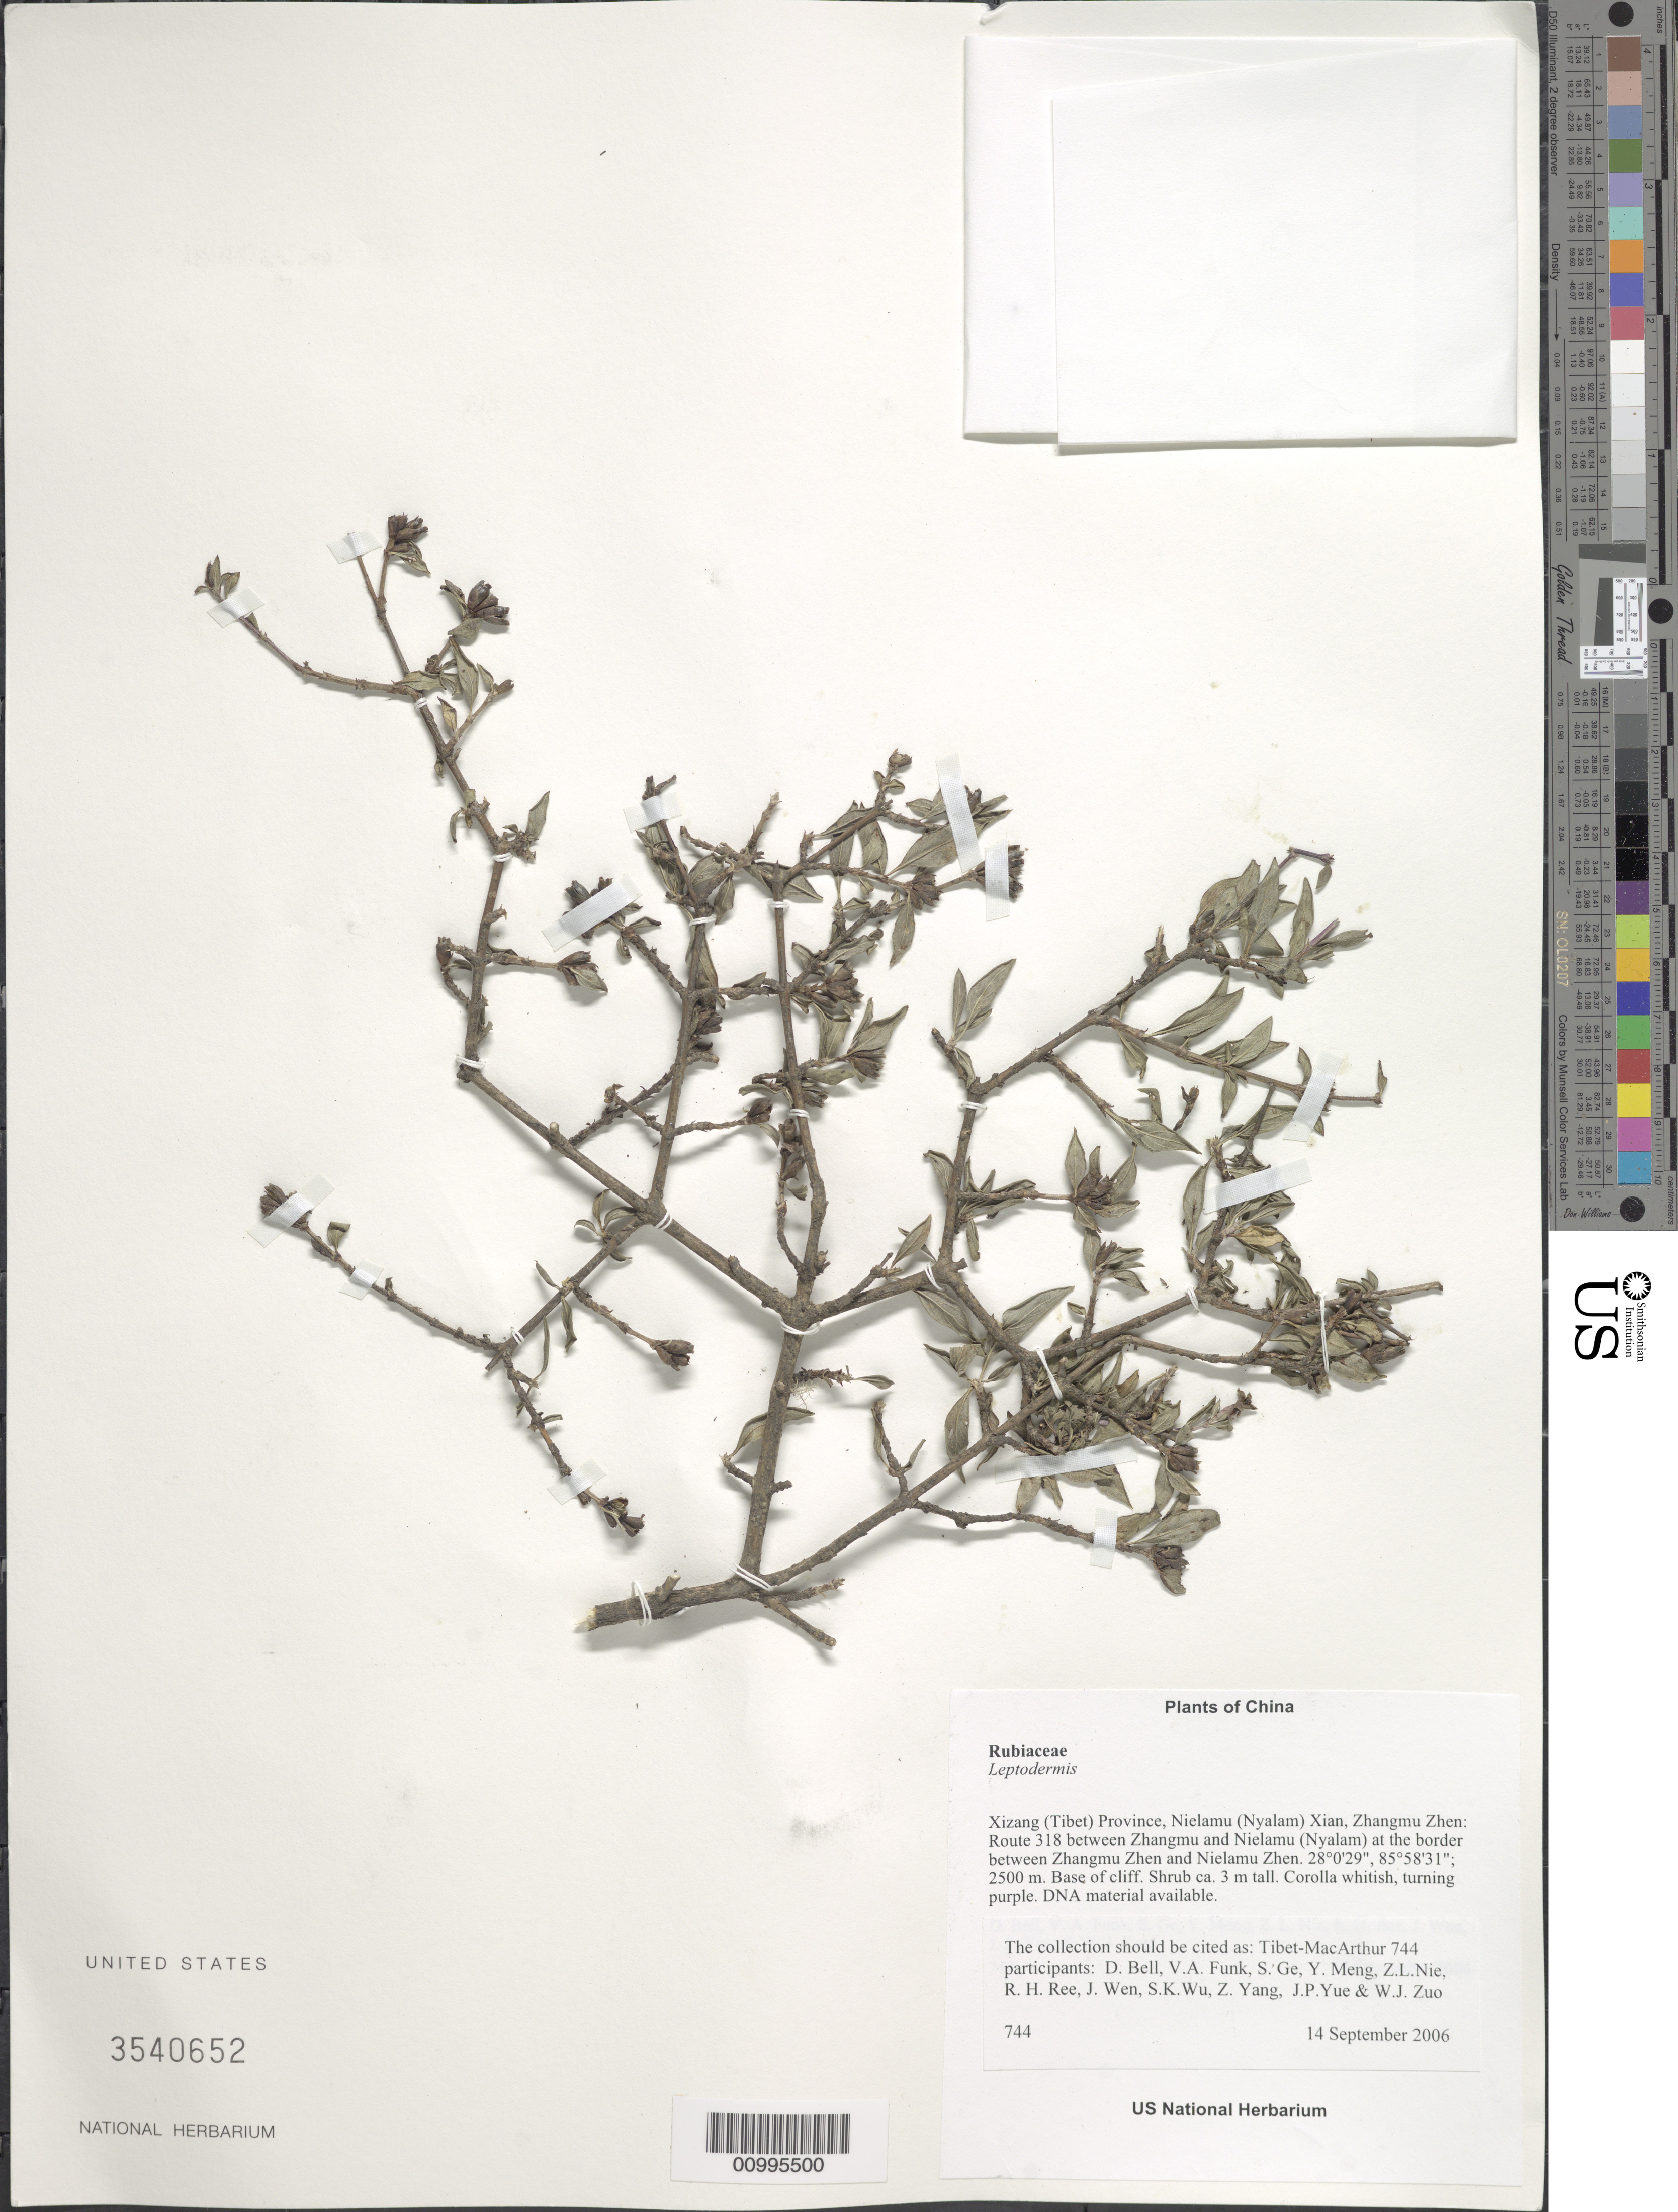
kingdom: Plantae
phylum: Tracheophyta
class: Magnoliopsida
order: Gentianales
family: Rubiaceae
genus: Leptodermis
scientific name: Leptodermis sp.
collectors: Tibet-MacArthur, D. A. Bell, V. Funk, S. Ge, Y. Meng, Z. Nie, R. Ree, J. Wen, J. Yue & W. Zuo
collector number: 744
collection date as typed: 14 Sep 2006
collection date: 2006-09-14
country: China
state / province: Xizang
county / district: Nielamu (Nyalam) Xian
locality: Nielamu Zhen. Route 318 between Zhangmu and Nielamu (Nyalam) at the border between Zhangmu Zhen and Nielamu Zhen.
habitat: Base of wet cliff, steep rocky slopes with Alnus semicordata, and disturbed roadside. Base of cliff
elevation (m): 2500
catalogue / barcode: US 3540652